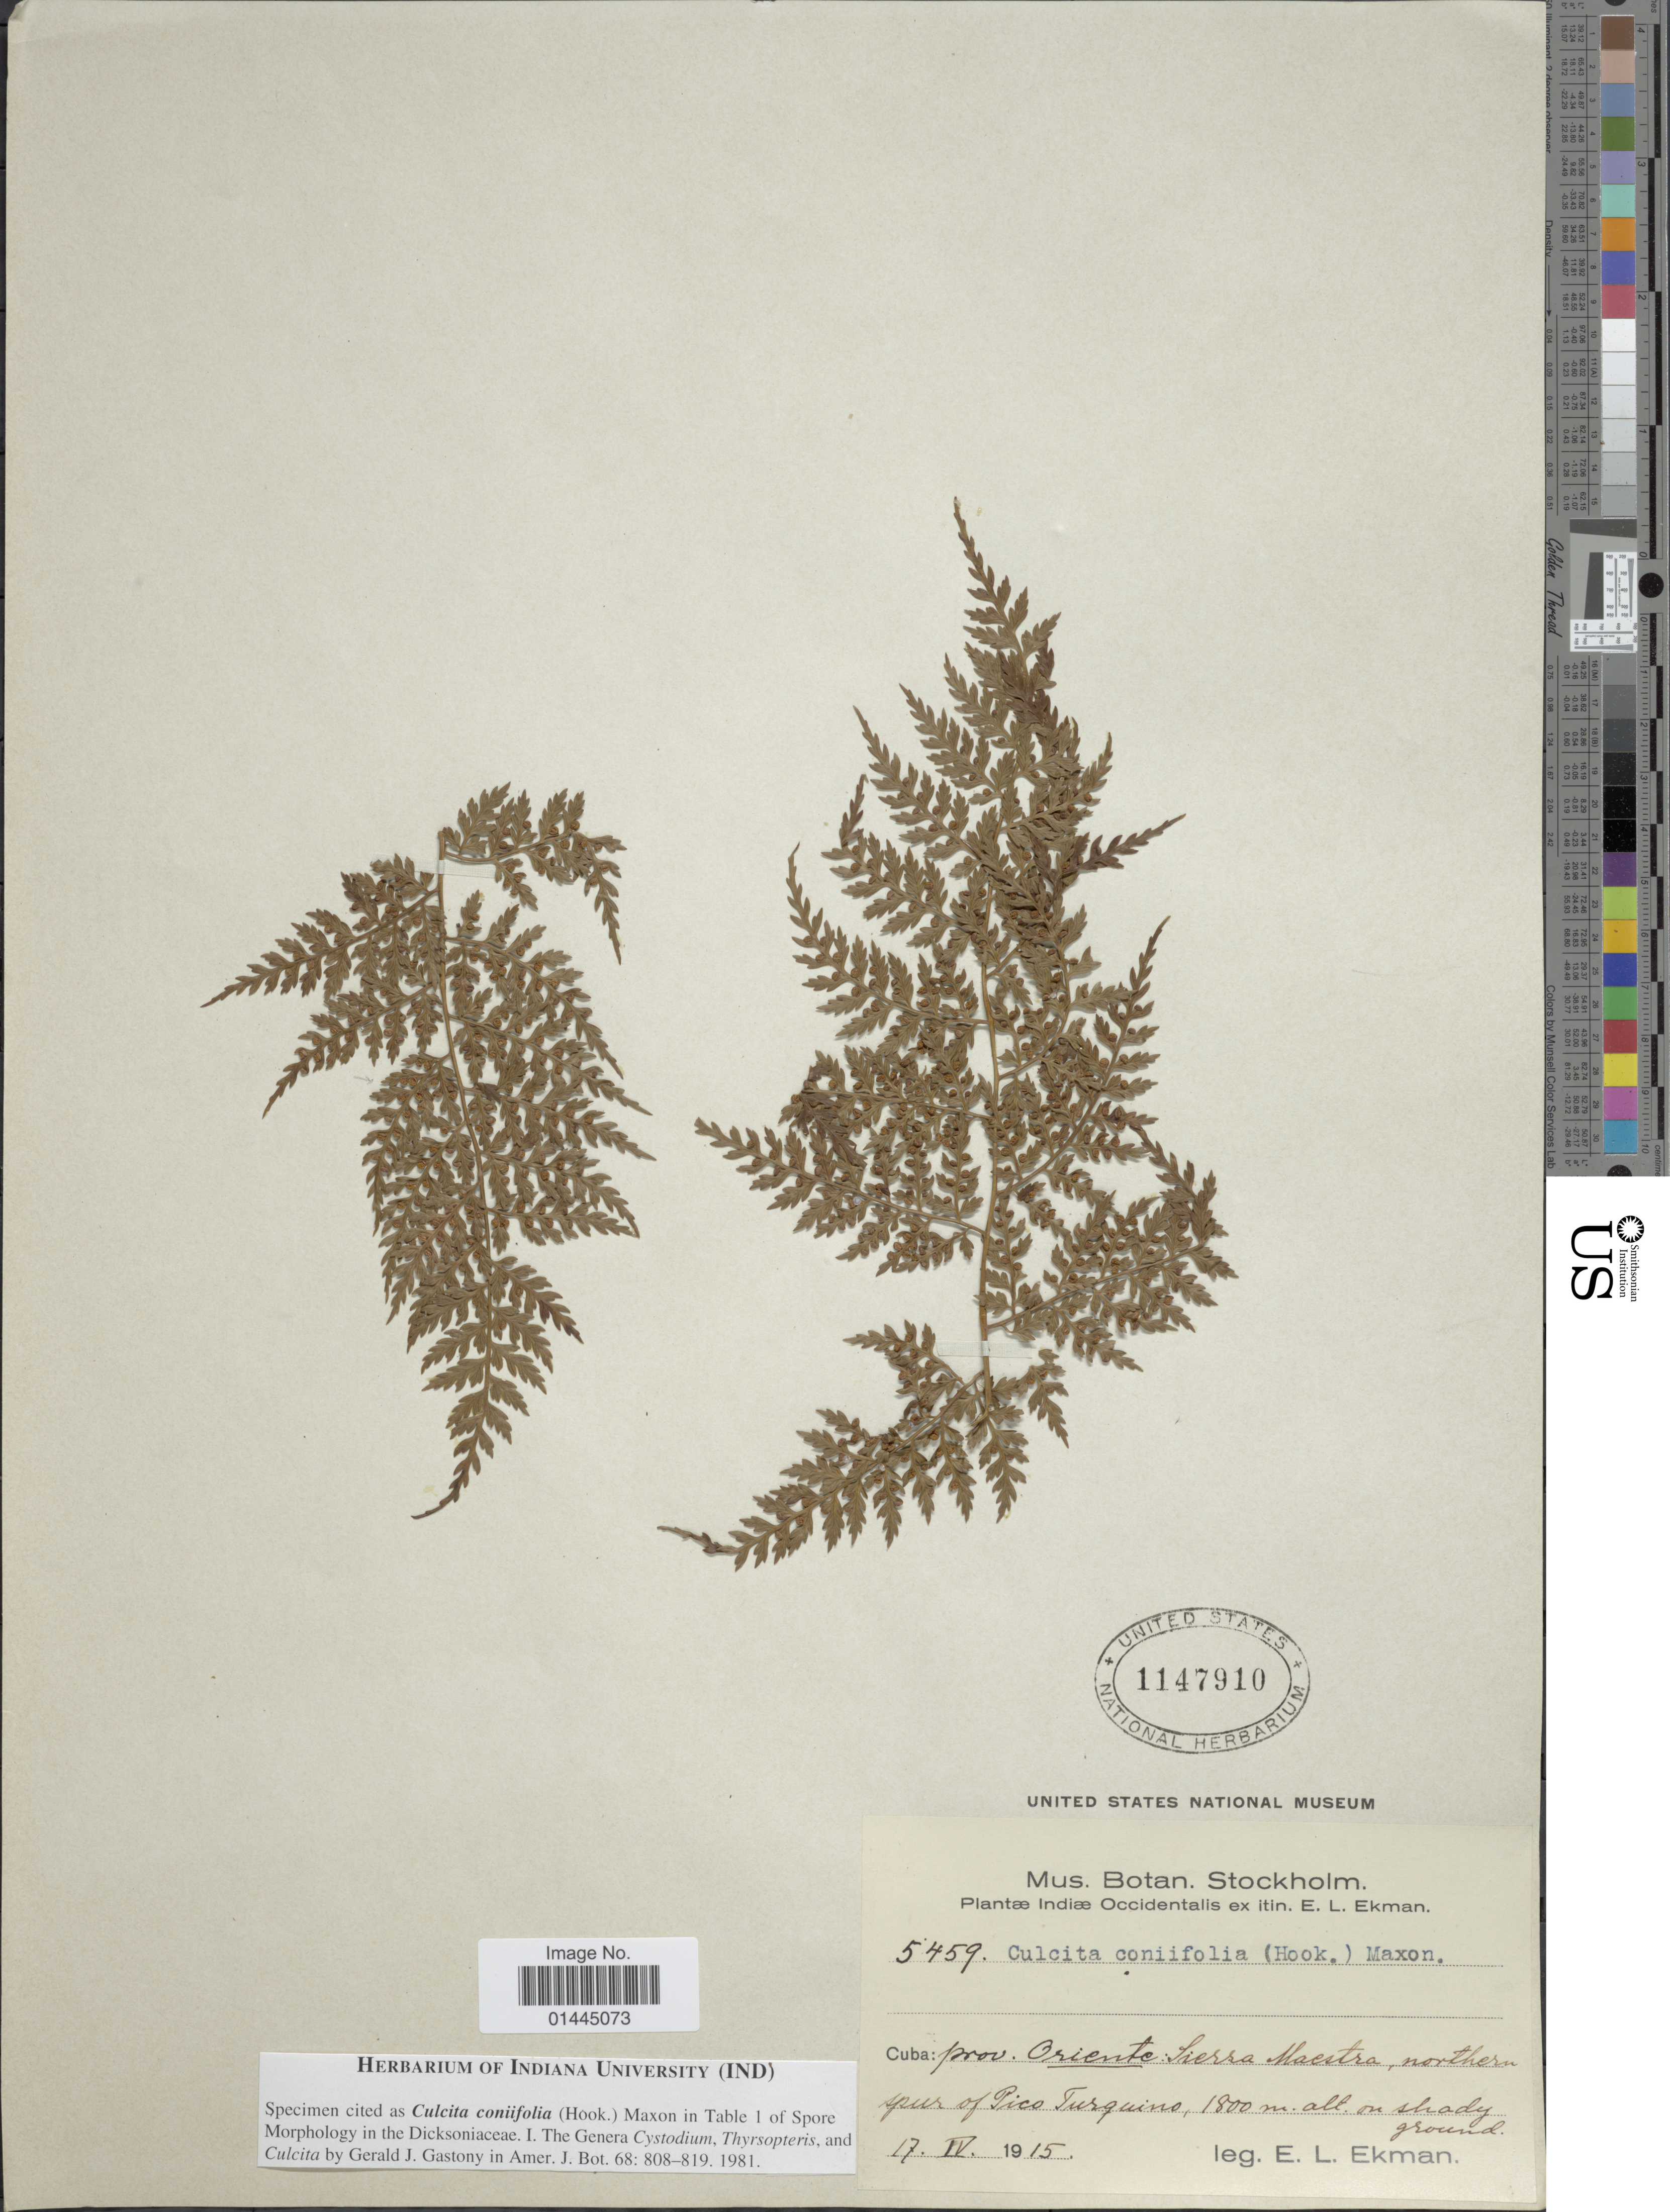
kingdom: Plantae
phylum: Tracheophyta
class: Polypodiopsida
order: Cyatheales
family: Culcitaceae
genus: Culcita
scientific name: Culcita coniifolia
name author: (Hook.) Maxon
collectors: E. L. Ekman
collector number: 5459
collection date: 1915-04-17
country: Cuba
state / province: Oriente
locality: Indiae Occidentalis, Sierra Meastra, northern spur of Pico Turquino.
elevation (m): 1800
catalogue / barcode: US 1147910